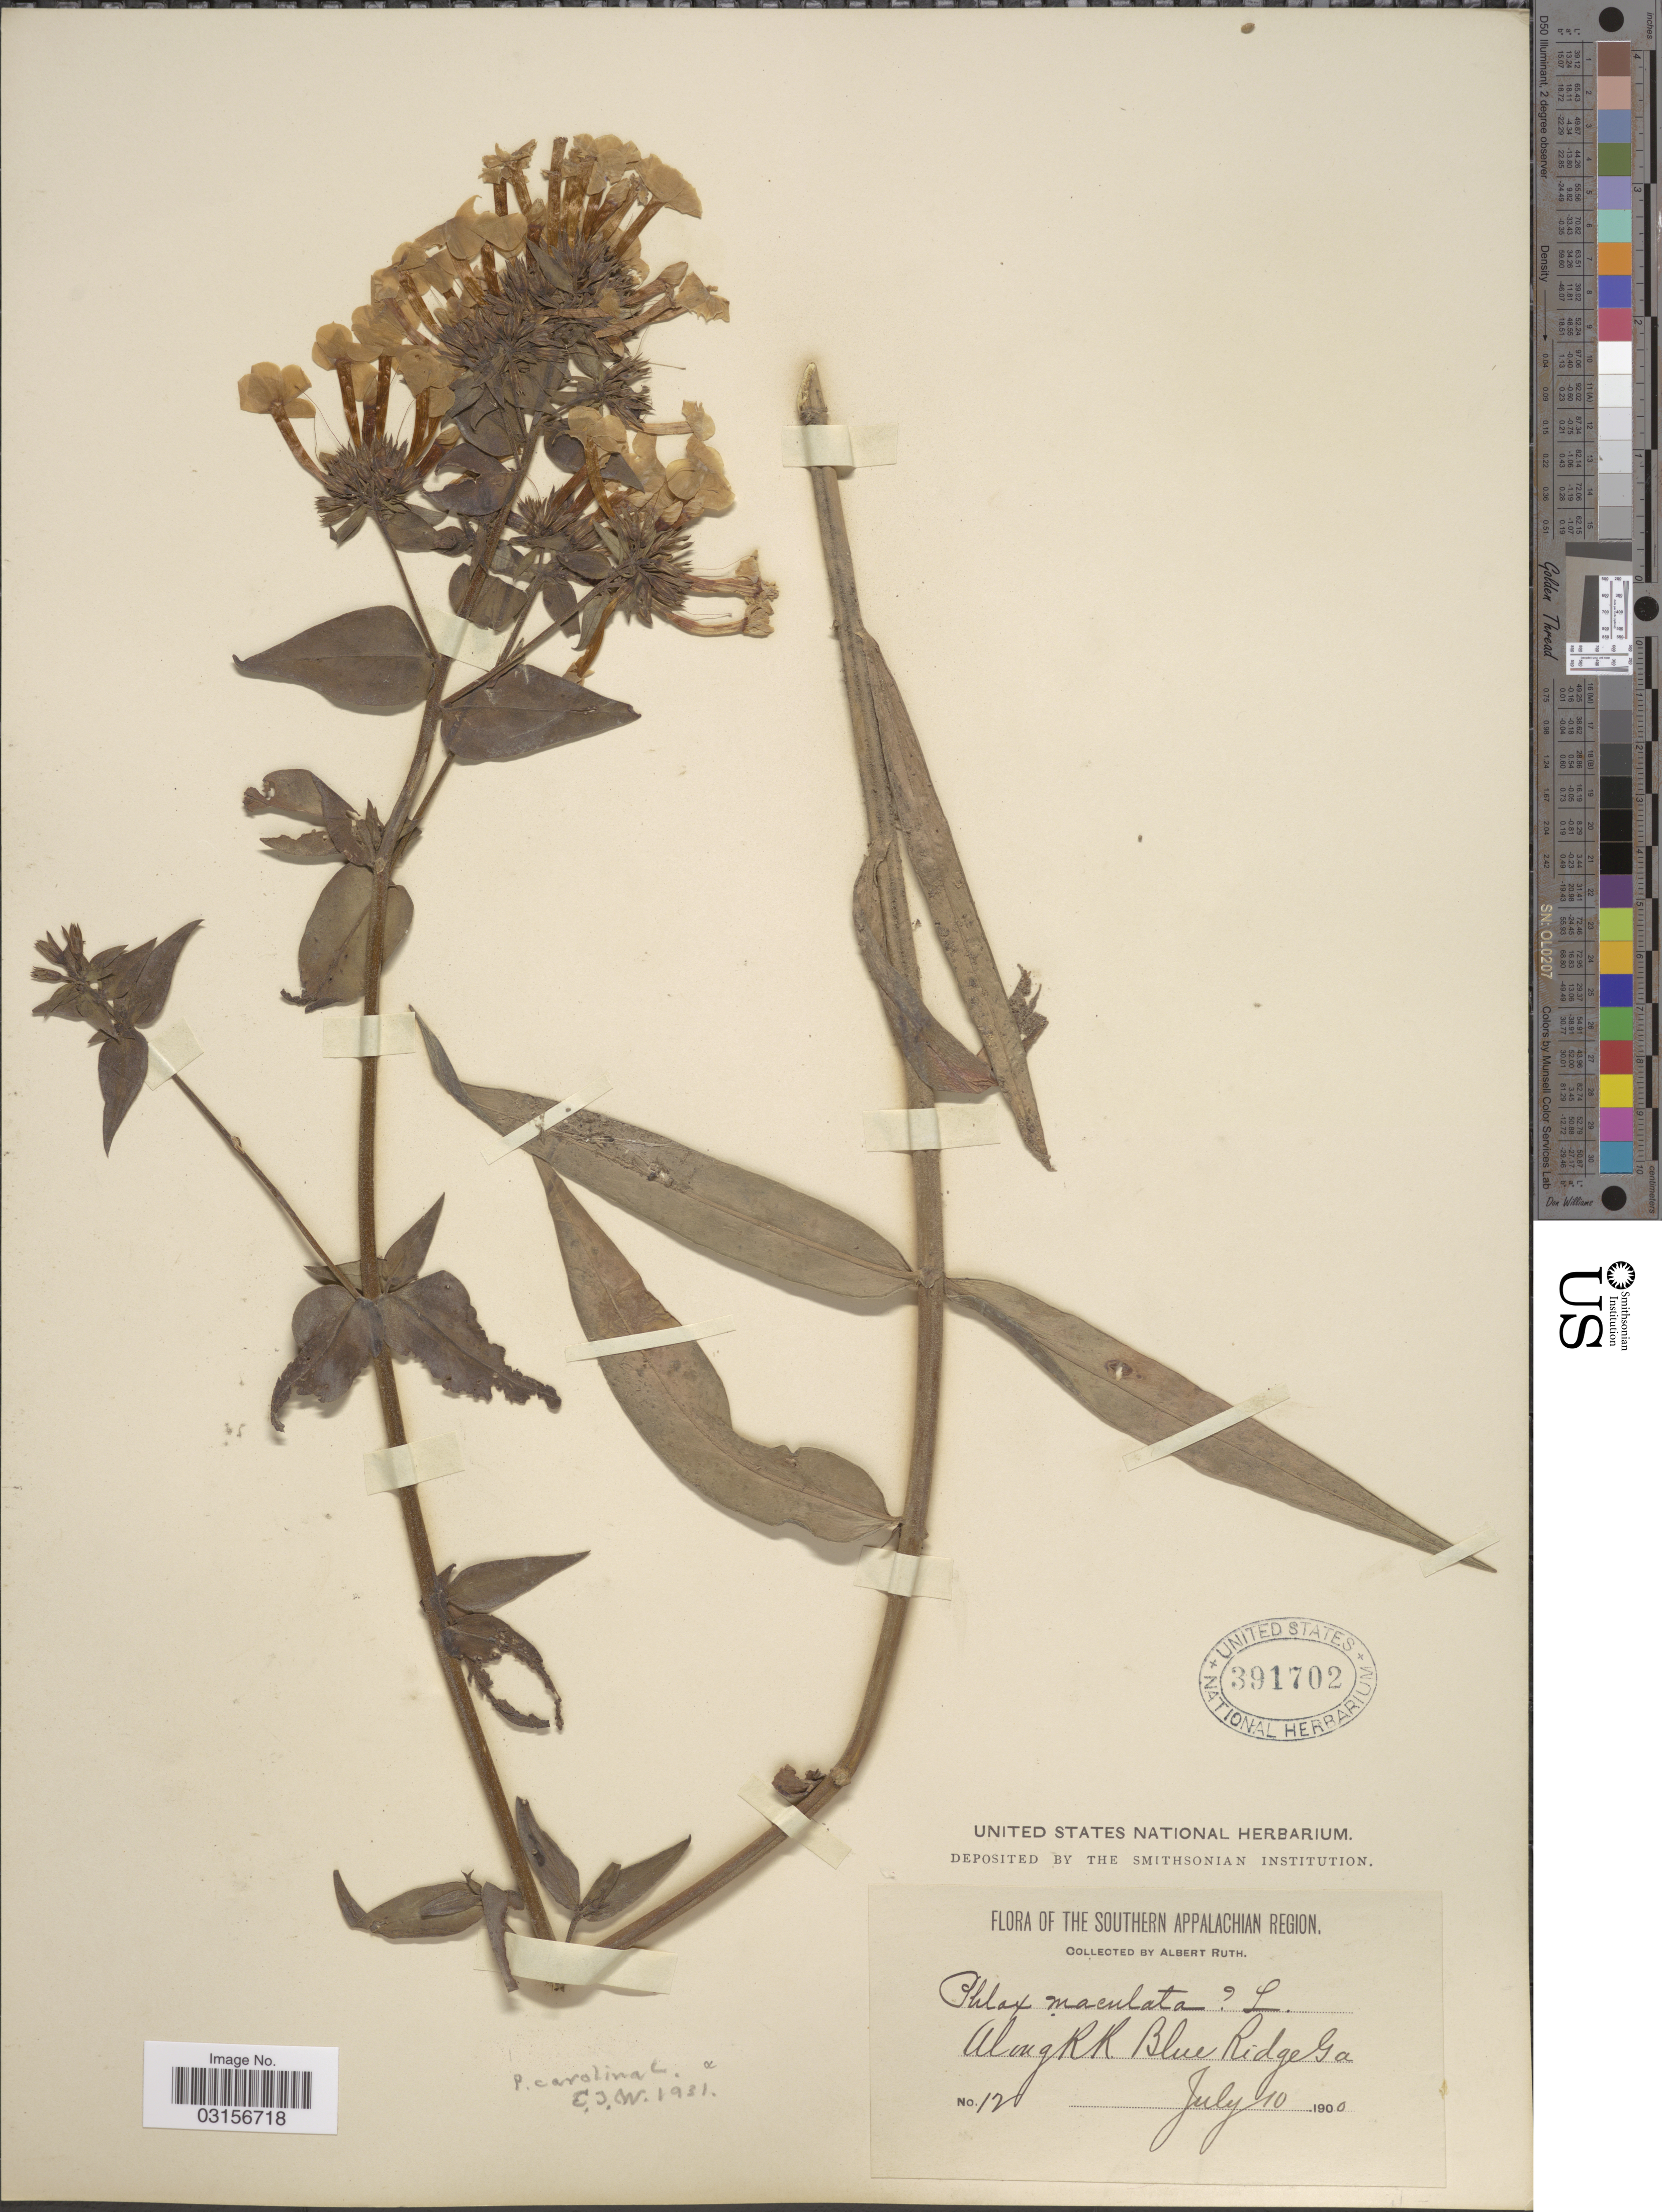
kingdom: Plantae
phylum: Tracheophyta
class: Magnoliopsida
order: Ericales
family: Polemoniaceae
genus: Phlox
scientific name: Phlox carolina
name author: L.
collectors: A. Ruth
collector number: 12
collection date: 1900-07-10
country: United States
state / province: Georgia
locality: The Southern Appalachian Region, Along RR. Blue Ridge, Ga.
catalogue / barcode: US 391702